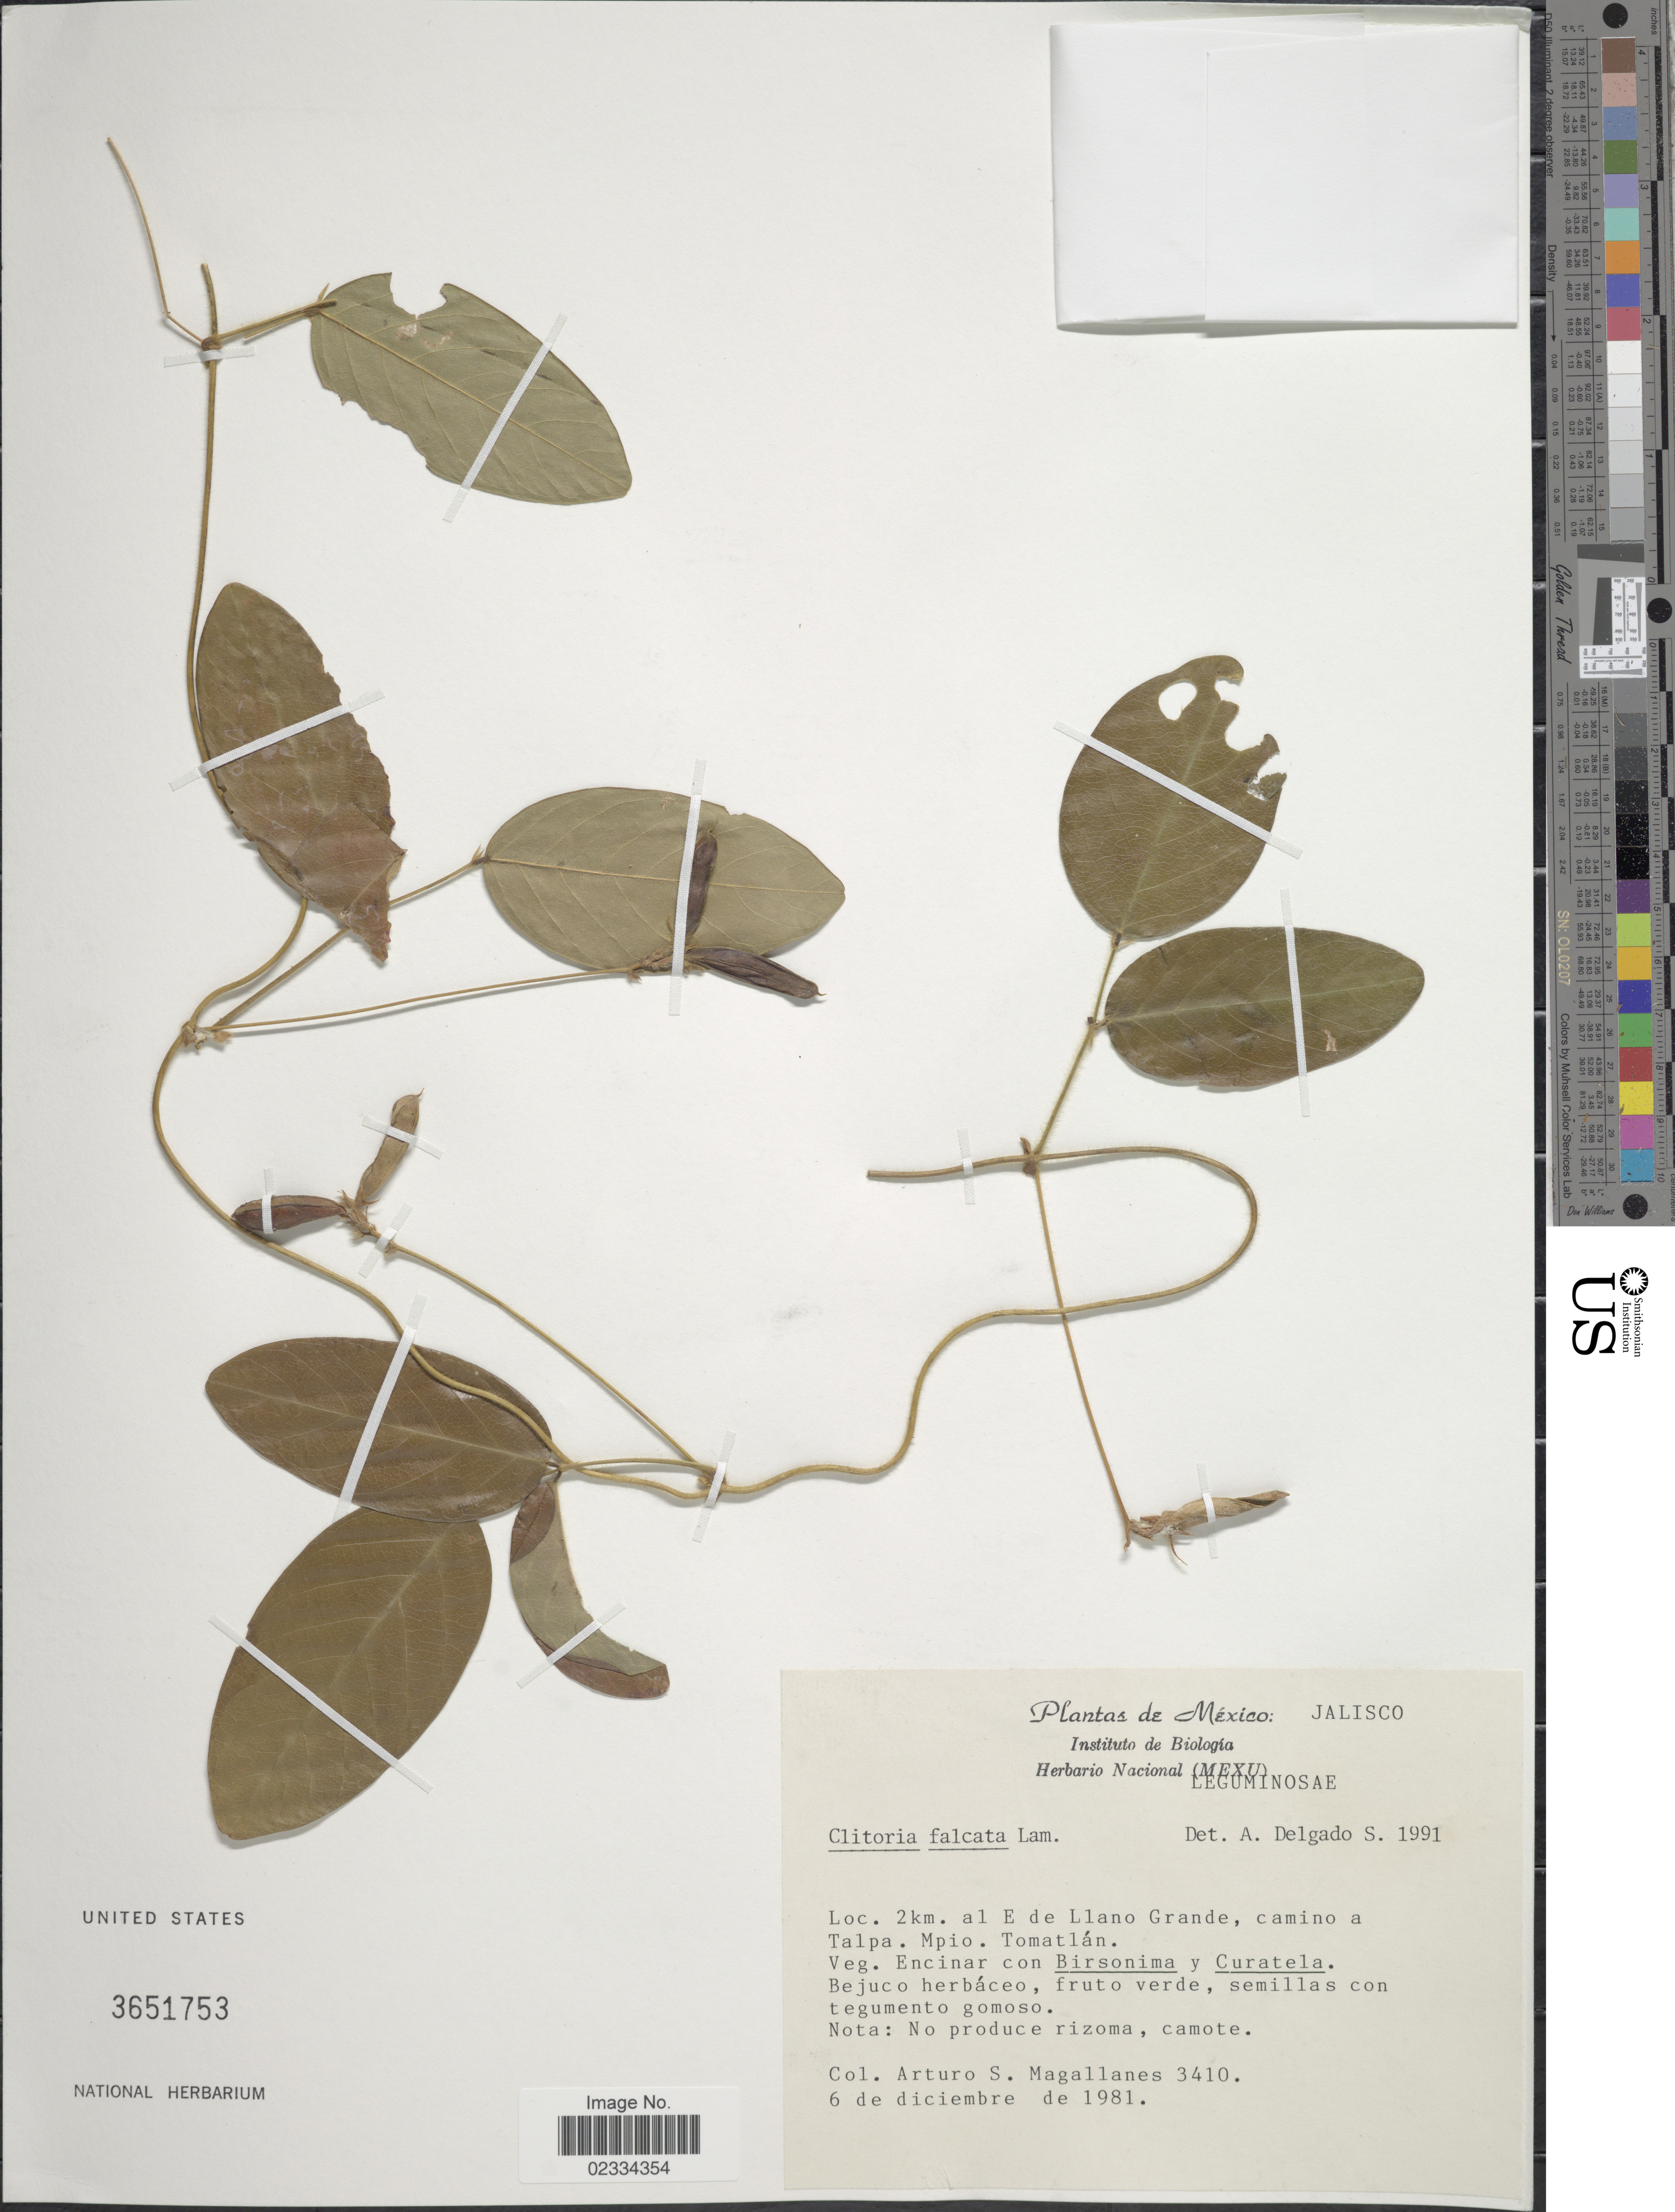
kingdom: Plantae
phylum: Tracheophyta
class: Magnoliopsida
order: Fabales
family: Fabaceae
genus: Clitoria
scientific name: Clitoria falcata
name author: Lam.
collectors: A. Magallanes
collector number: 3410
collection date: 1981-12-06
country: Mexico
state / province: Jalisco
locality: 2 km. al E de Llano Grande, camino a Talpa. Mpio. Tomatlán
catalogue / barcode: US 3651753